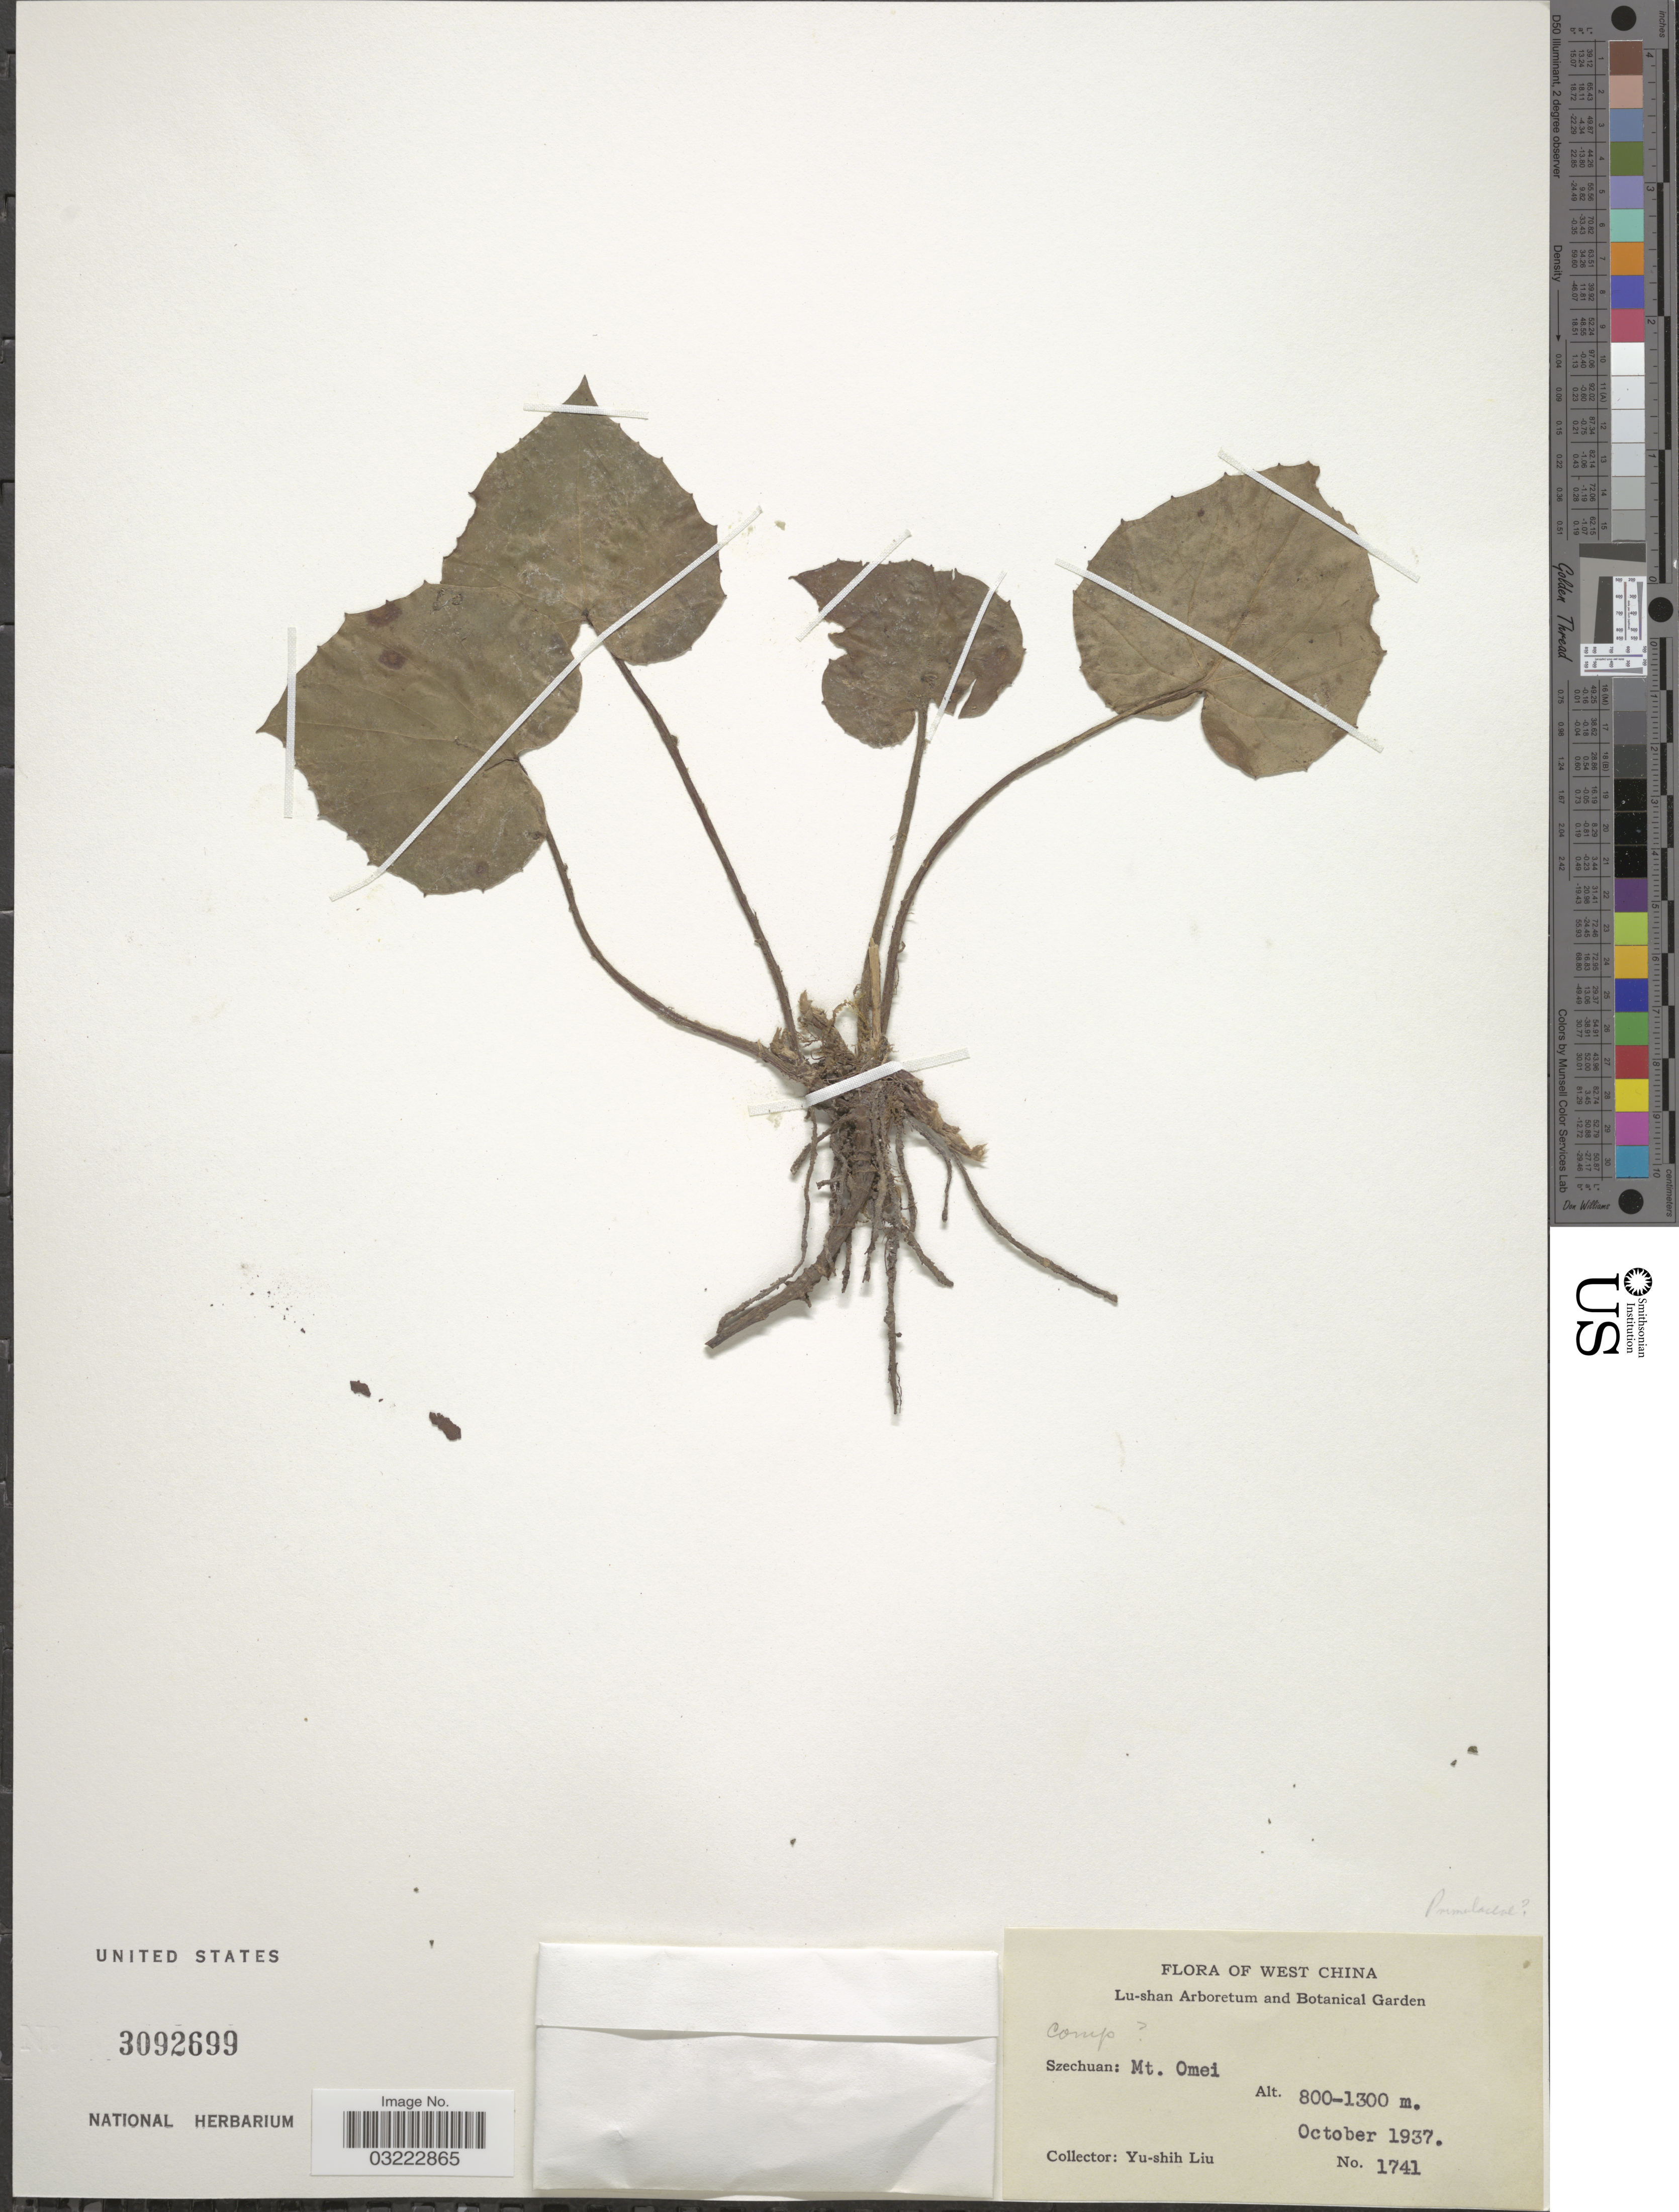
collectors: Y.-S. Liu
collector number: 1741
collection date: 1937-10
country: China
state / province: Sichuan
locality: West China, Szechuan: Mt. Omei.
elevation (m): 800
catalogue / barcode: US 3092699